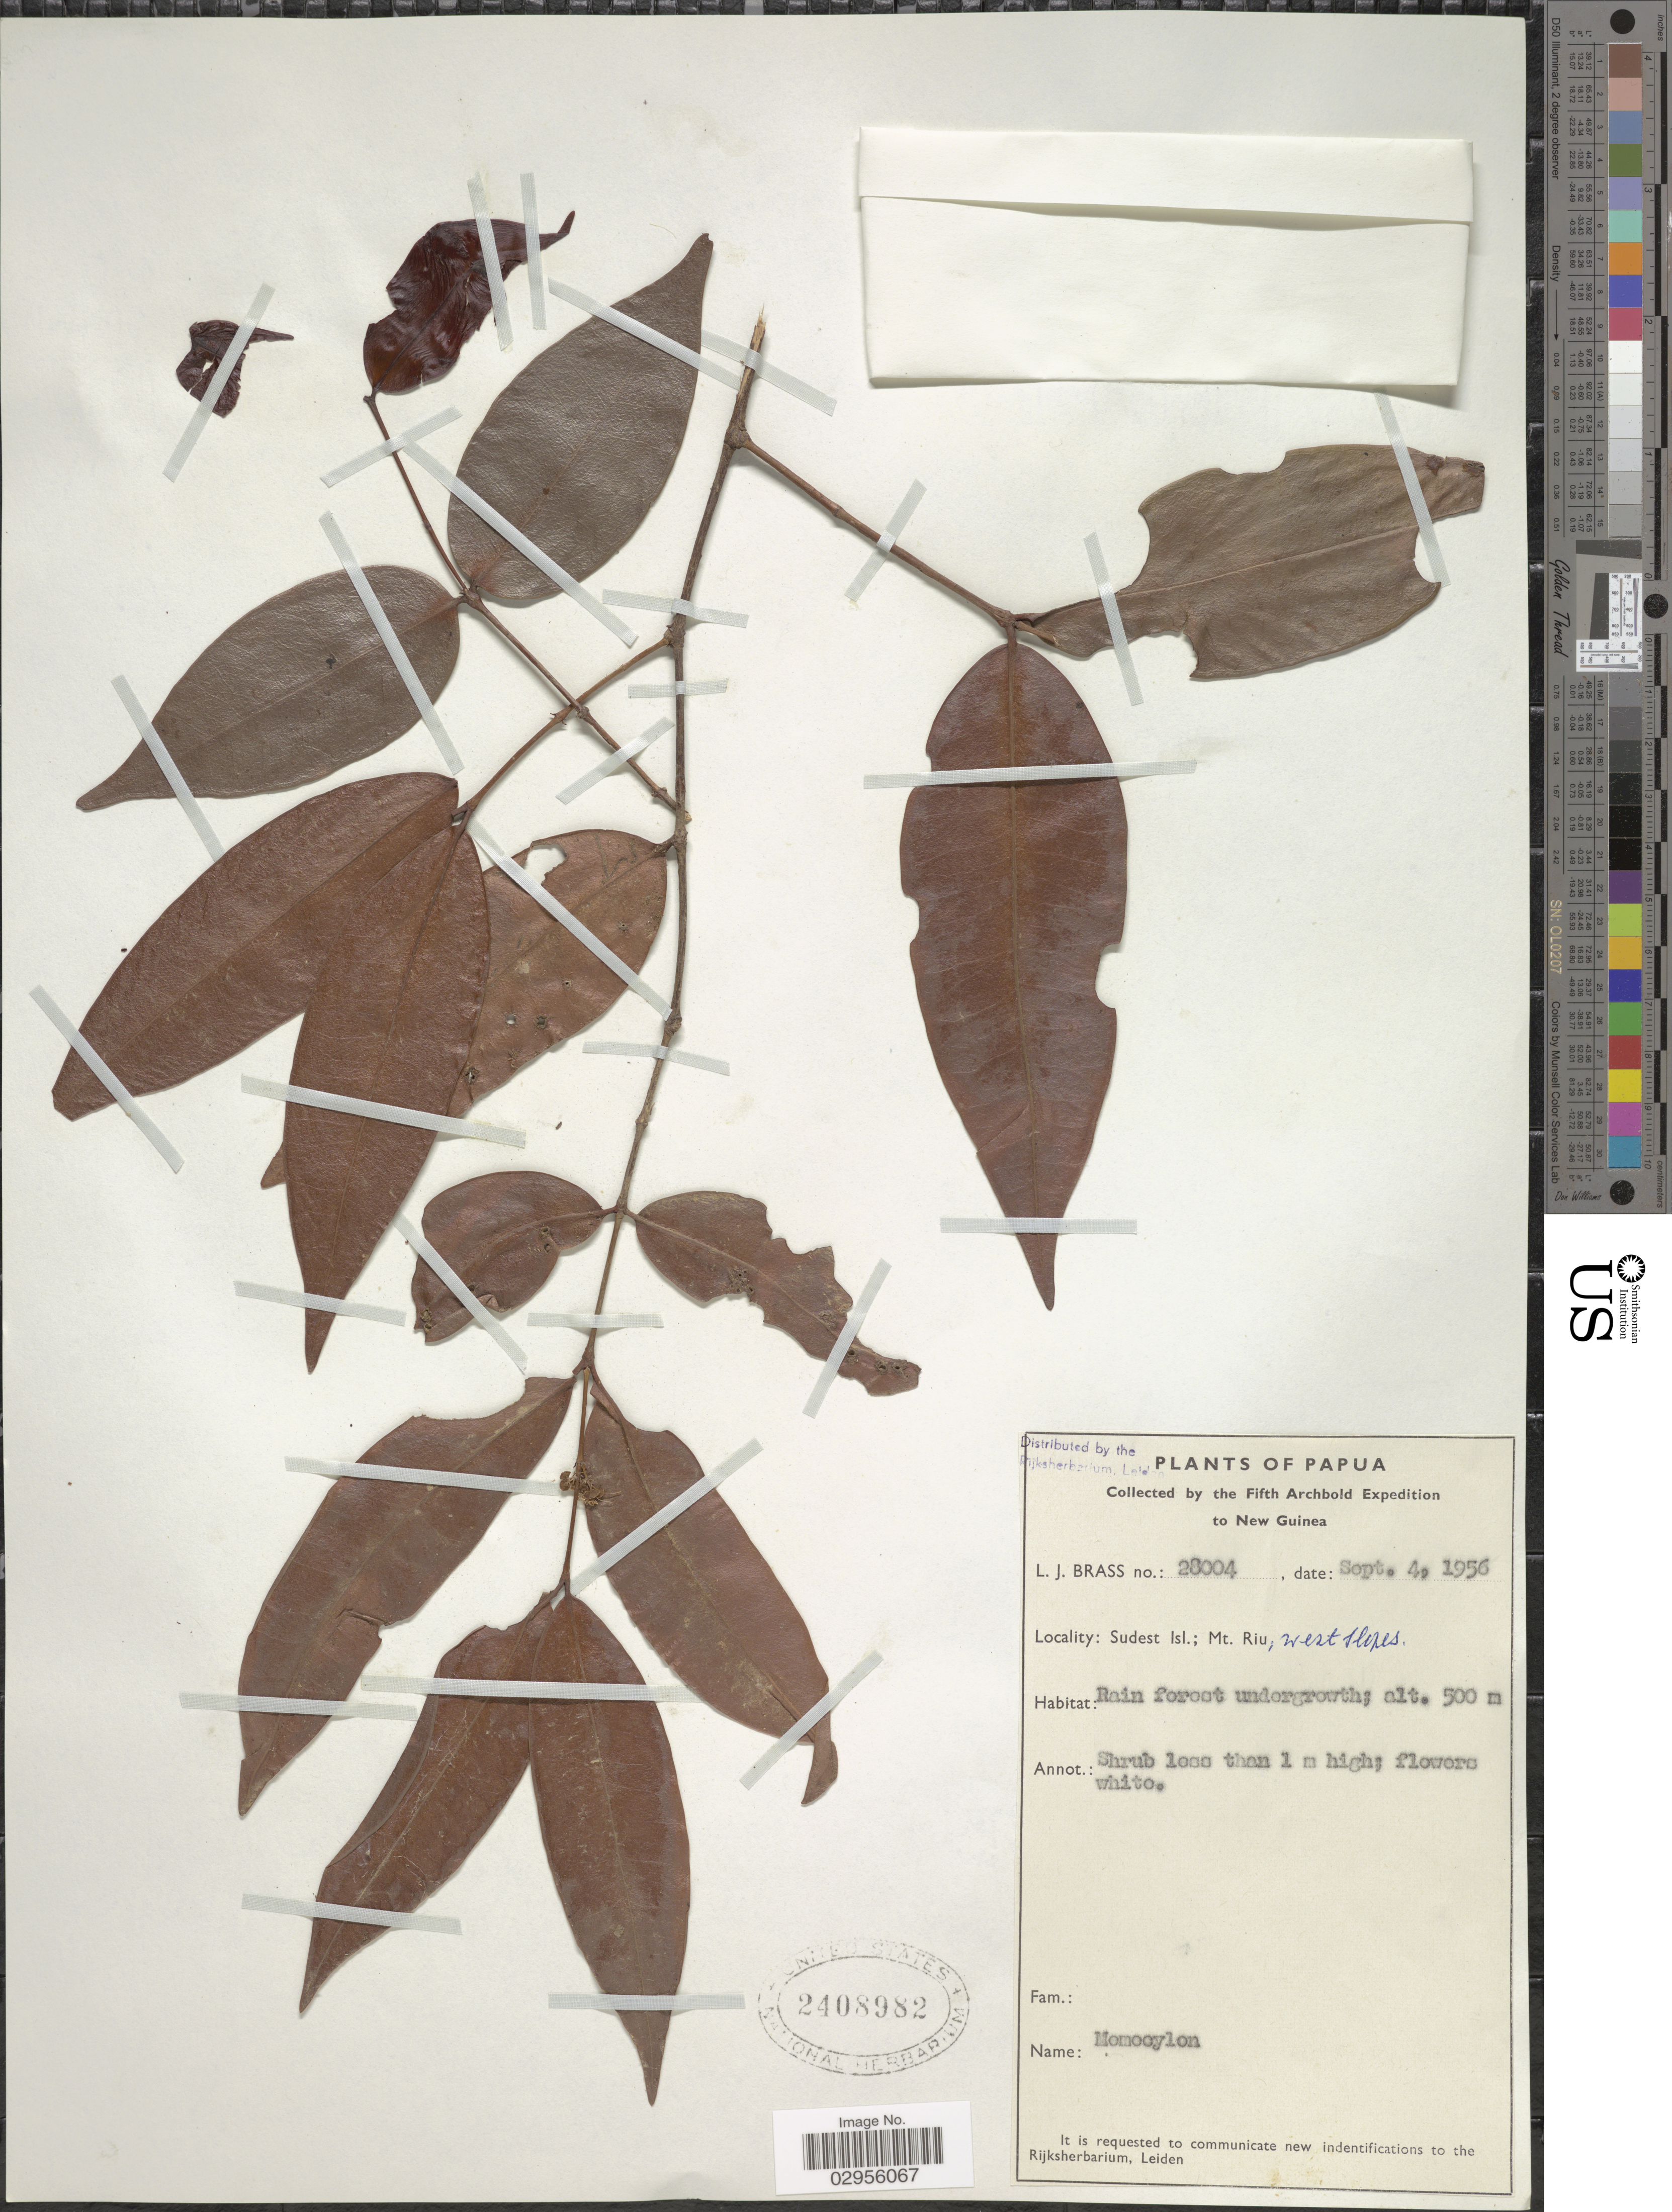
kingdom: Plantae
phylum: Tracheophyta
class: Magnoliopsida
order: Myrtales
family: Melastomataceae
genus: Memecylon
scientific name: Memecylon sp.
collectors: L. J. Brass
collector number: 2804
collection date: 1956-09-04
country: Papua New Guinea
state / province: Milne Bay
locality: Papua. New Guinea. Sudest Isl.; Mt. Riu; west slopes.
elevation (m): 500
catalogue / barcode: US 2408982